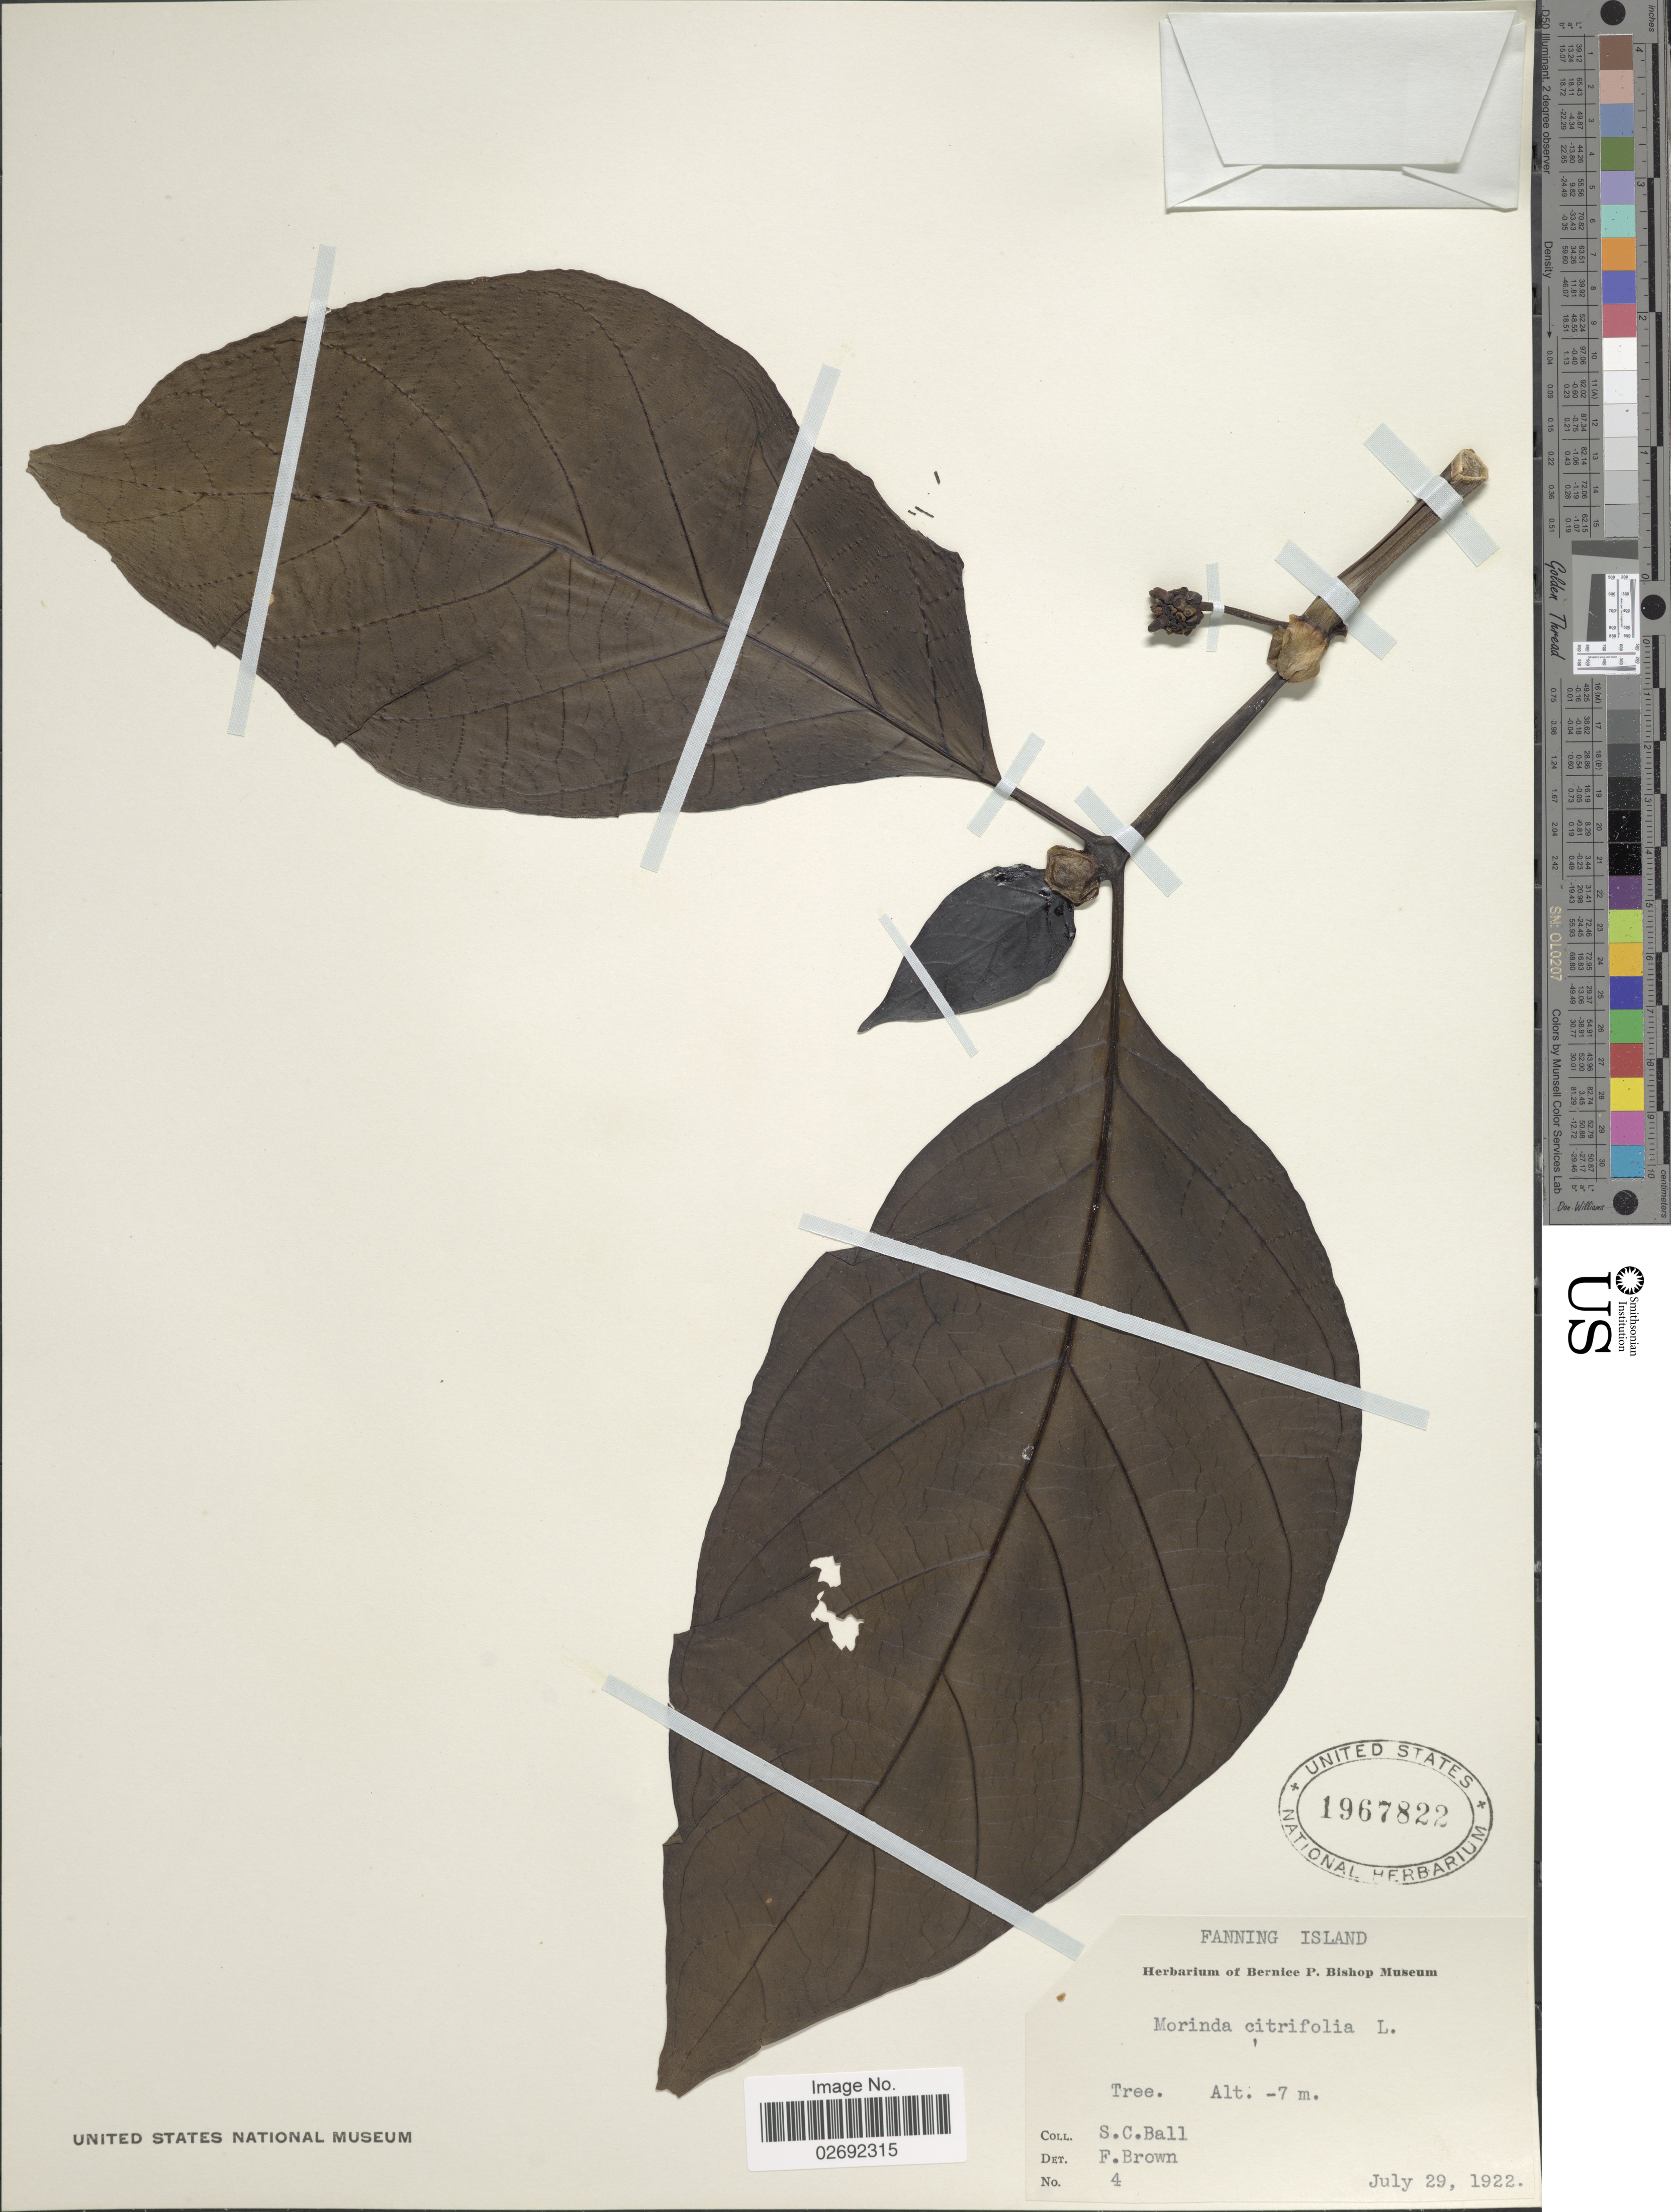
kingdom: Plantae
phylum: Tracheophyta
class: Magnoliopsida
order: Gentianales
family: Rubiaceae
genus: Morinda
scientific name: Morinda citrifolia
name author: L.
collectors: S. C. Ball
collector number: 4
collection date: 1922-07-29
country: Kiribati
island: Fanning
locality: Fanning Island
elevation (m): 7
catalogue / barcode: US 1967822